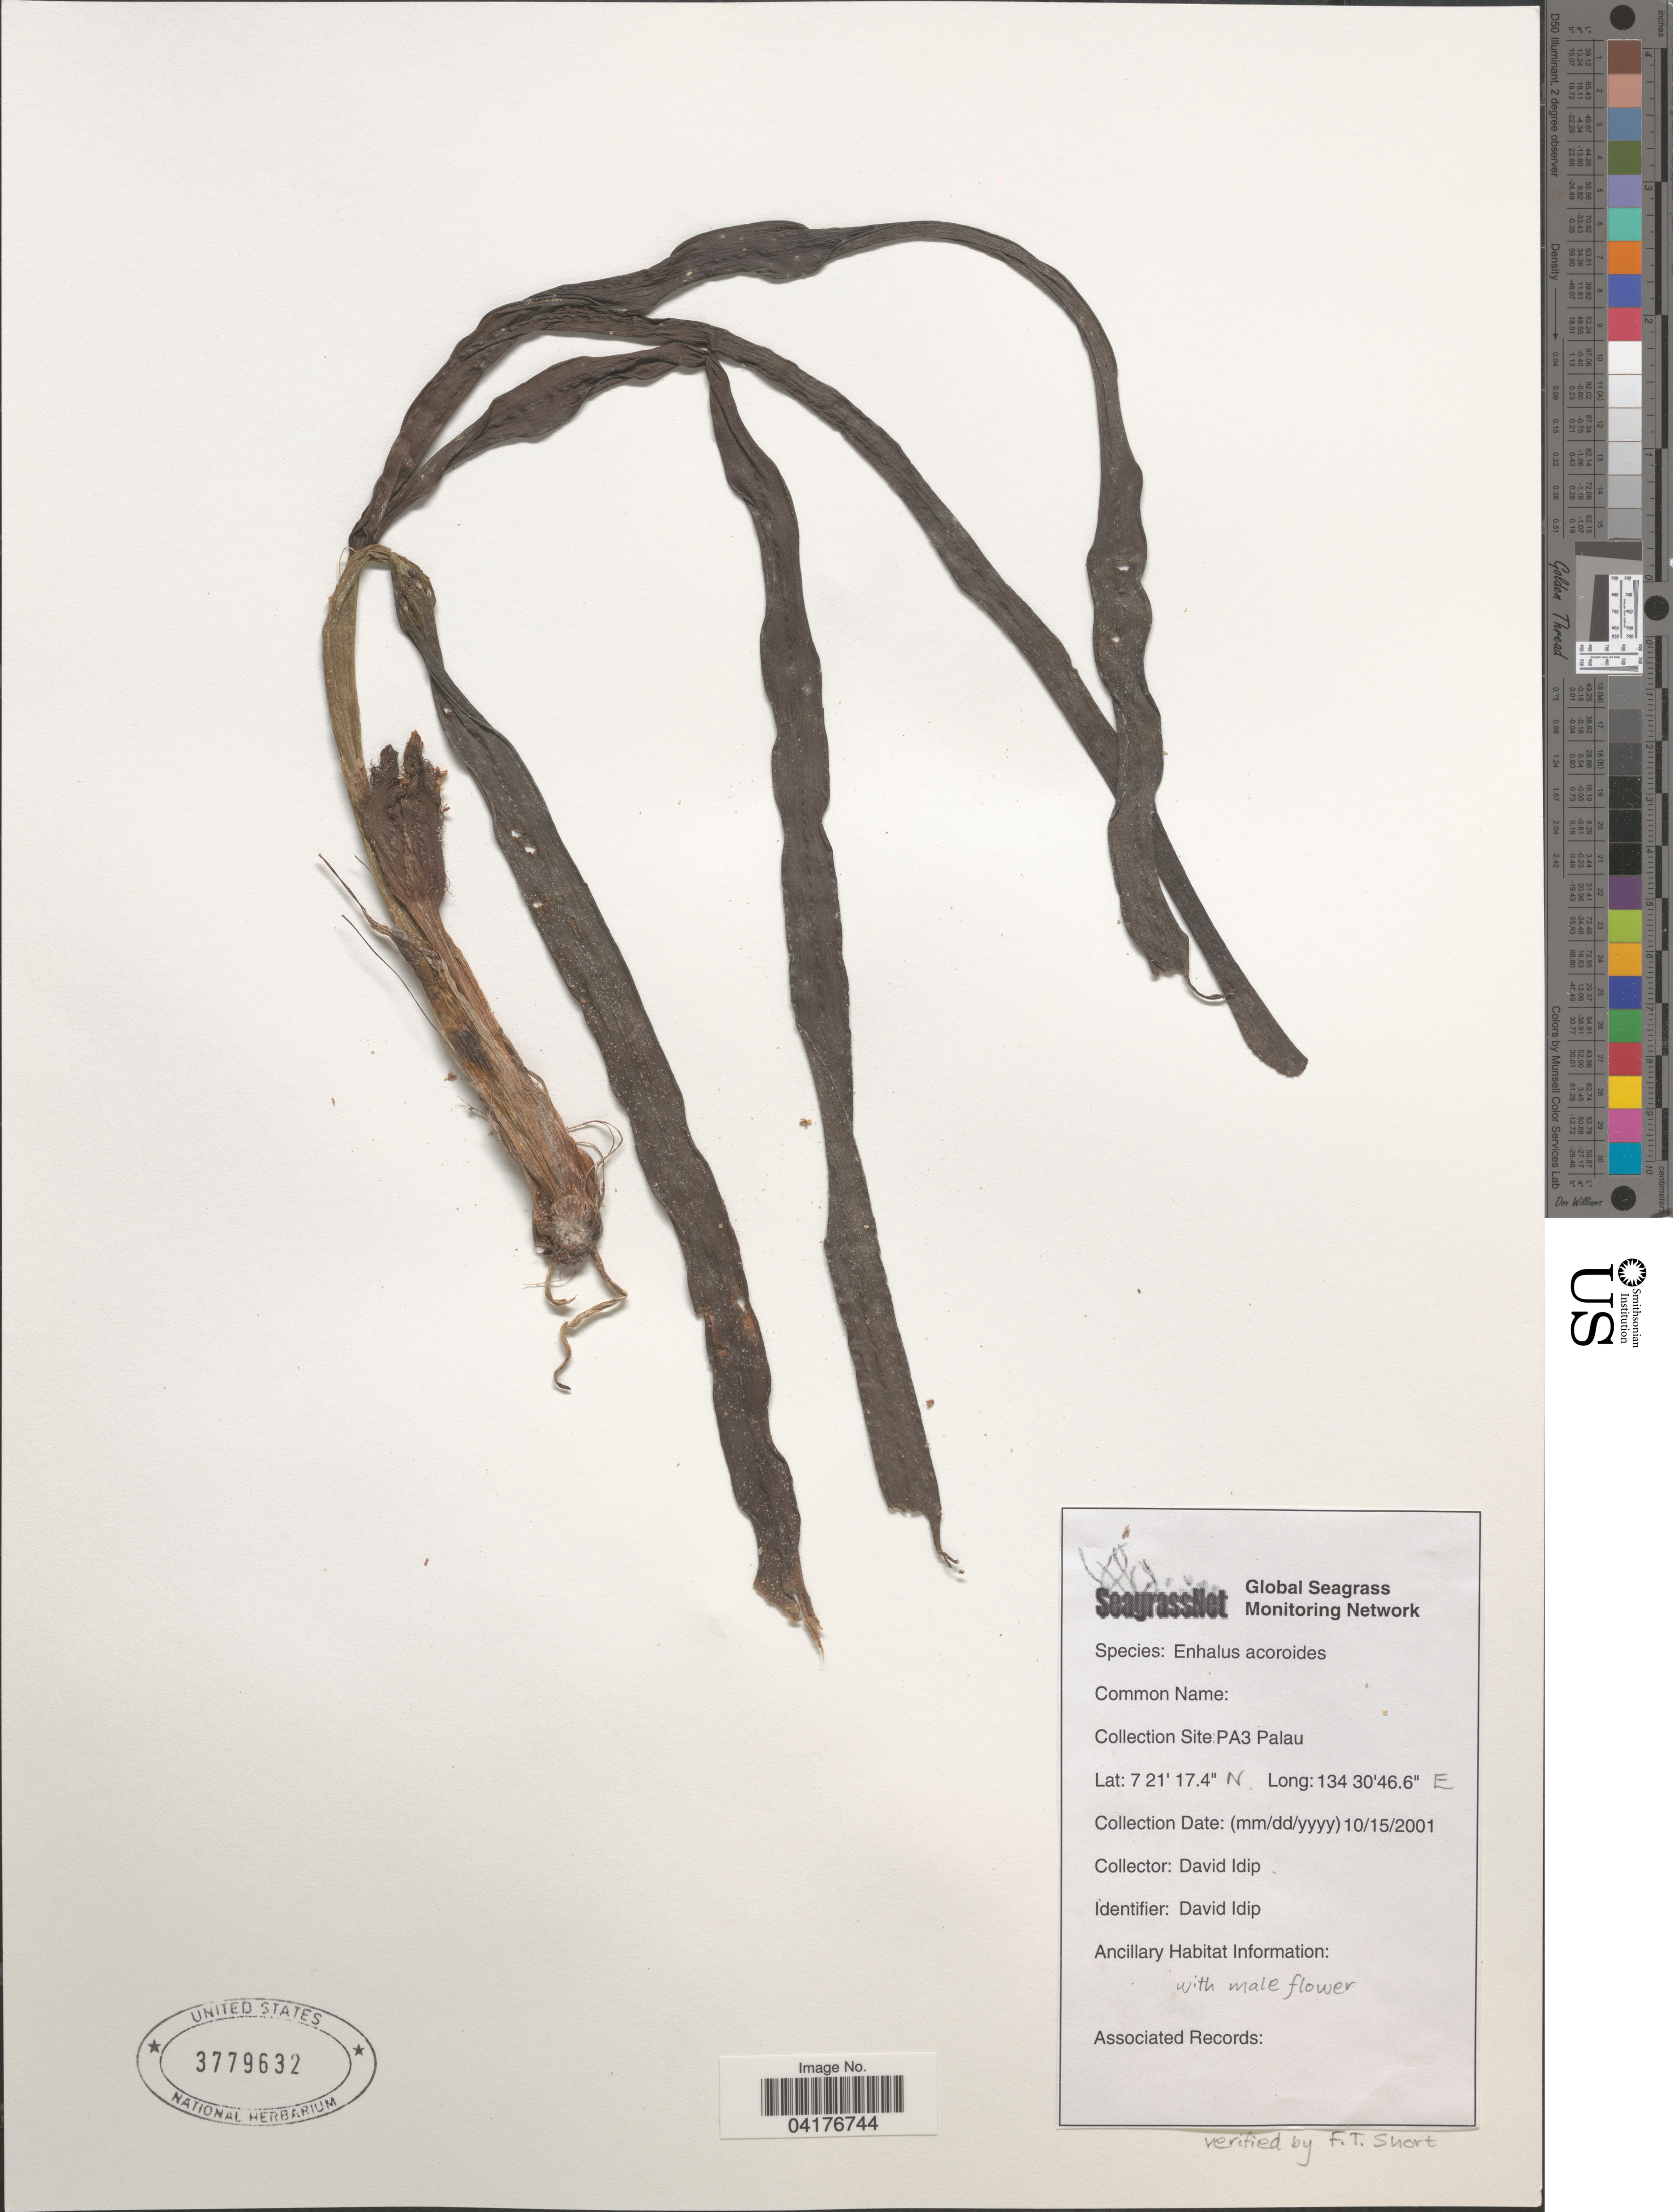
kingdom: Plantae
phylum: Tracheophyta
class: Liliopsida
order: Alismatales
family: Hydrocharitaceae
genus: Enhalus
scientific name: Enhalus acoroides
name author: (L. f.) Royle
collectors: D. Idip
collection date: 2001-10-15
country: Palau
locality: PA3 Palau.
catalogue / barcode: US 3779632